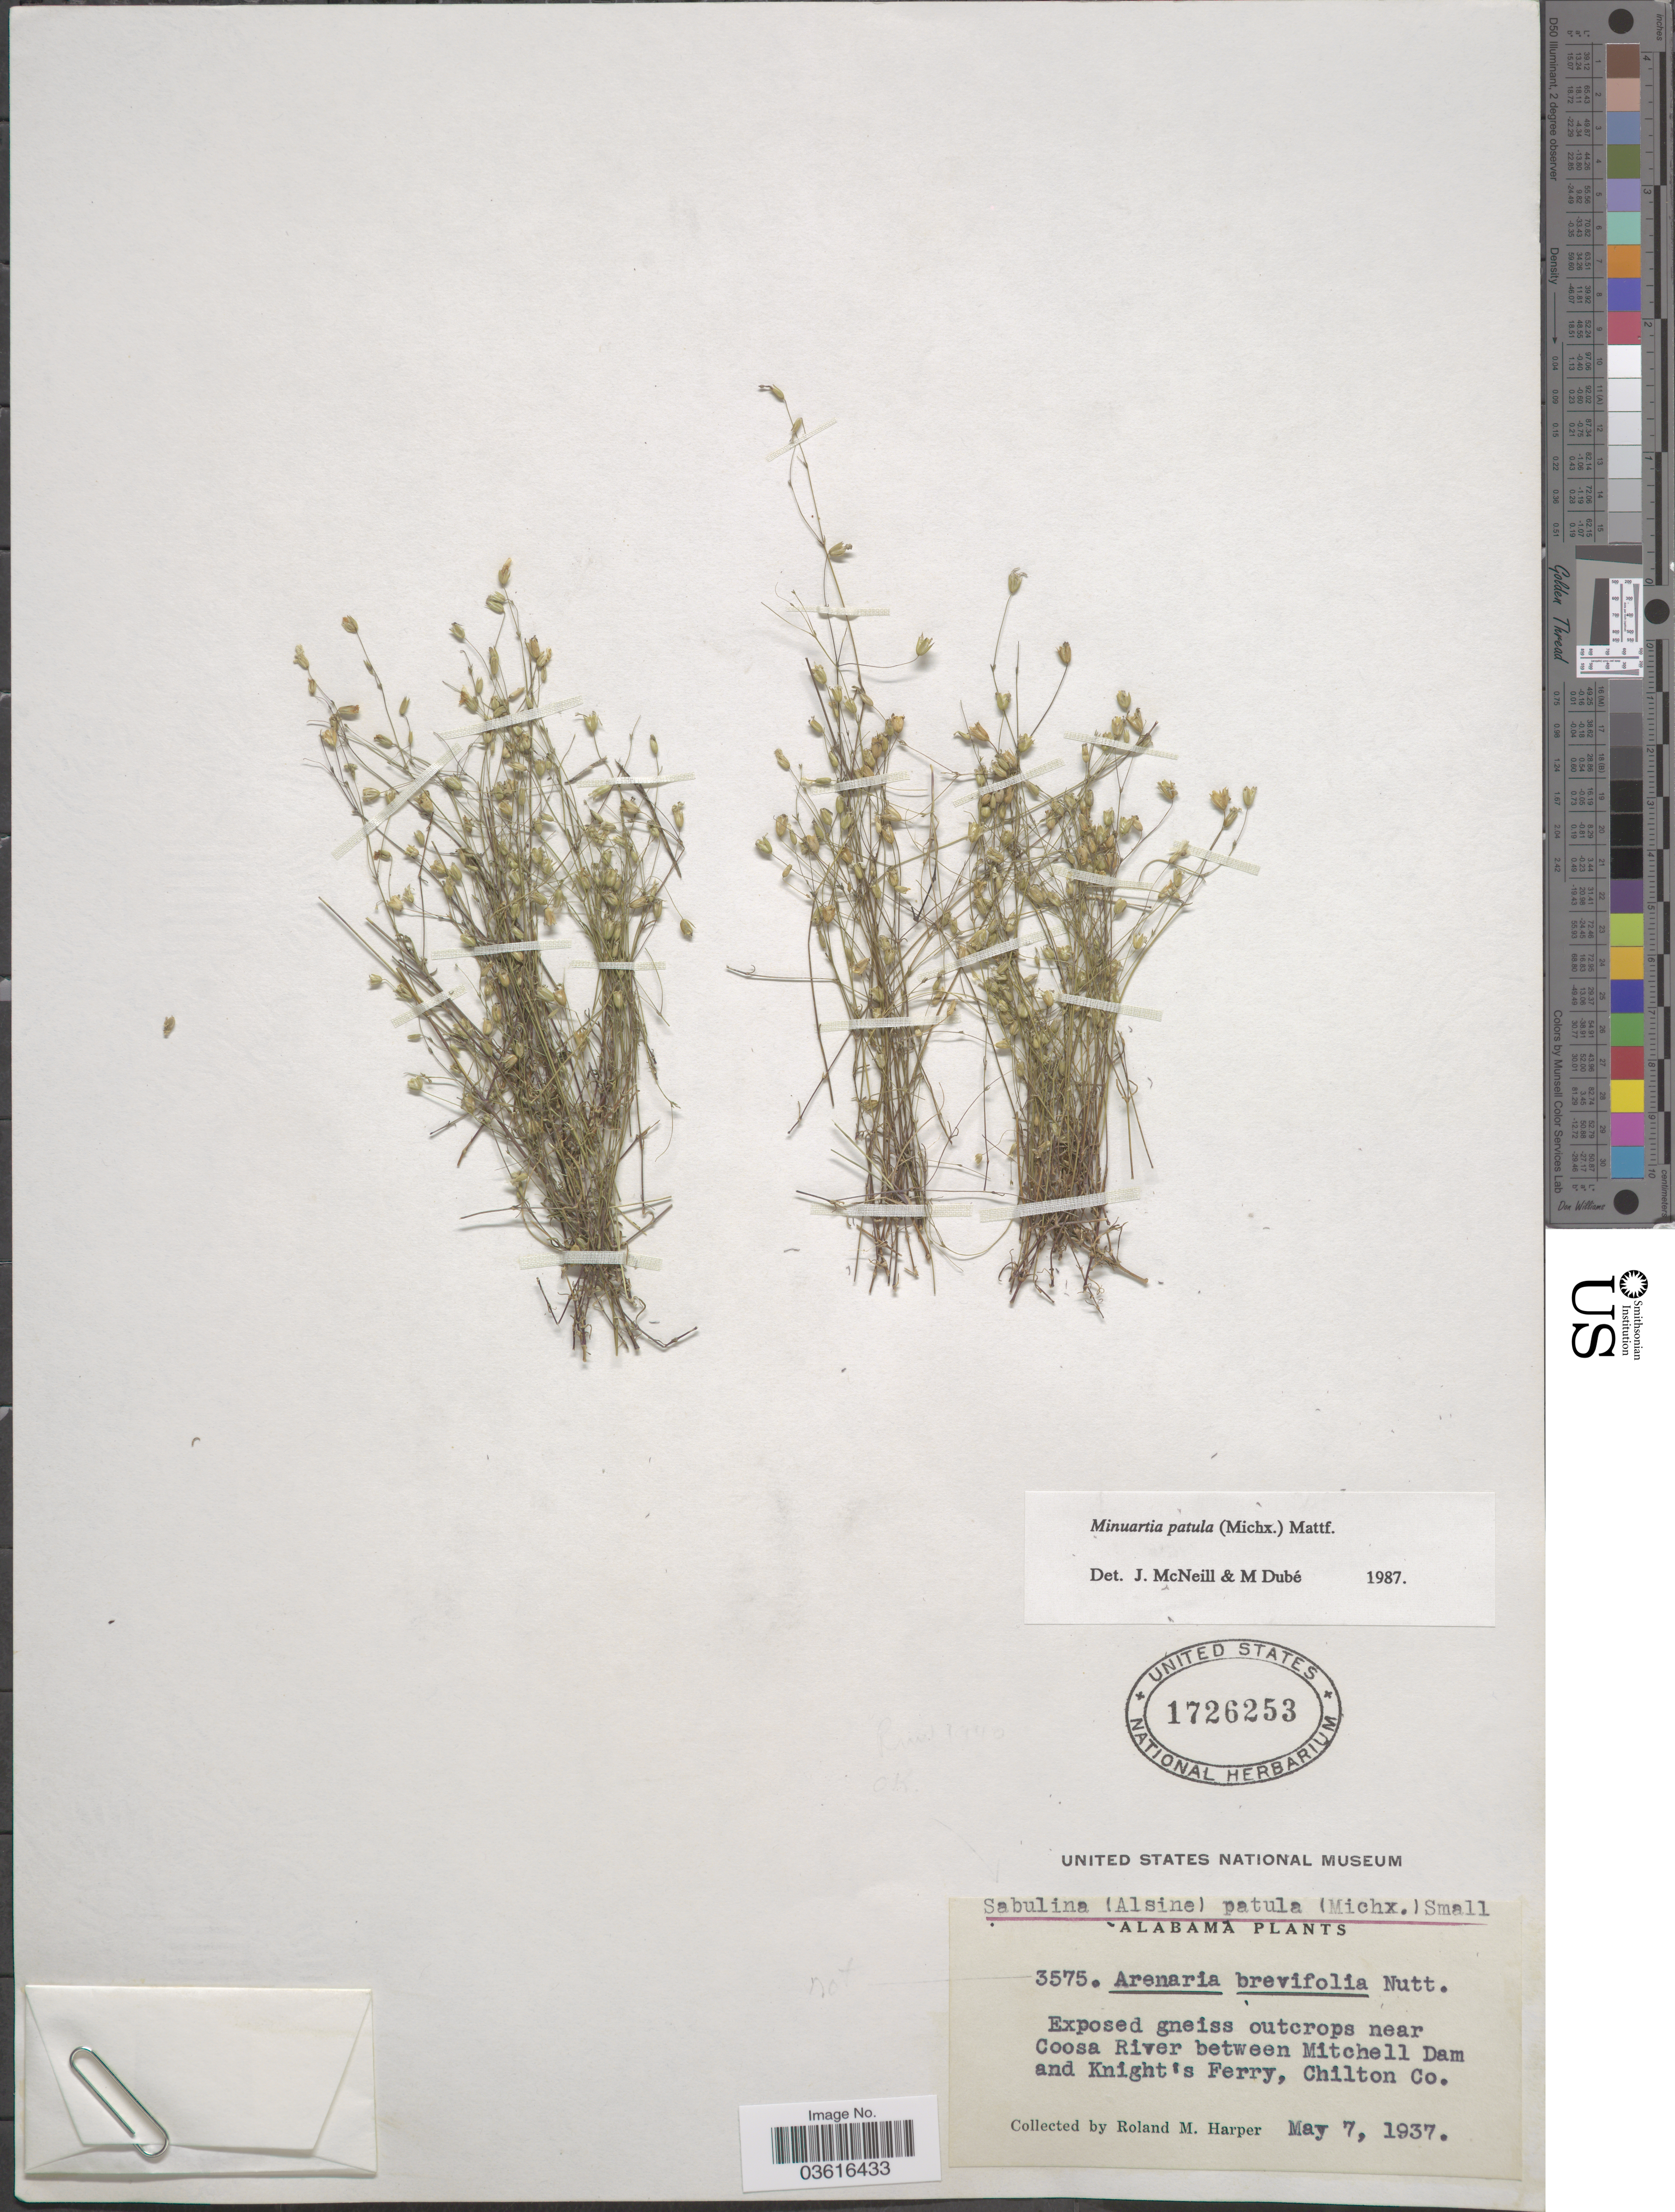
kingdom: Plantae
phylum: Tracheophyta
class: Magnoliopsida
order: Caryophyllales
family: Caryophyllaceae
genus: Minuartia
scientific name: Minuartia patula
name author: (Michx.) Mattf.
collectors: R. Harper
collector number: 3575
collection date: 1937-05-07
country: United States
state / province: Alabama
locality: Exposed gneiss outcrops near Coosa River between Mitchell Dam and Knight's Ferry, Chilton Co.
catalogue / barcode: US 1726253